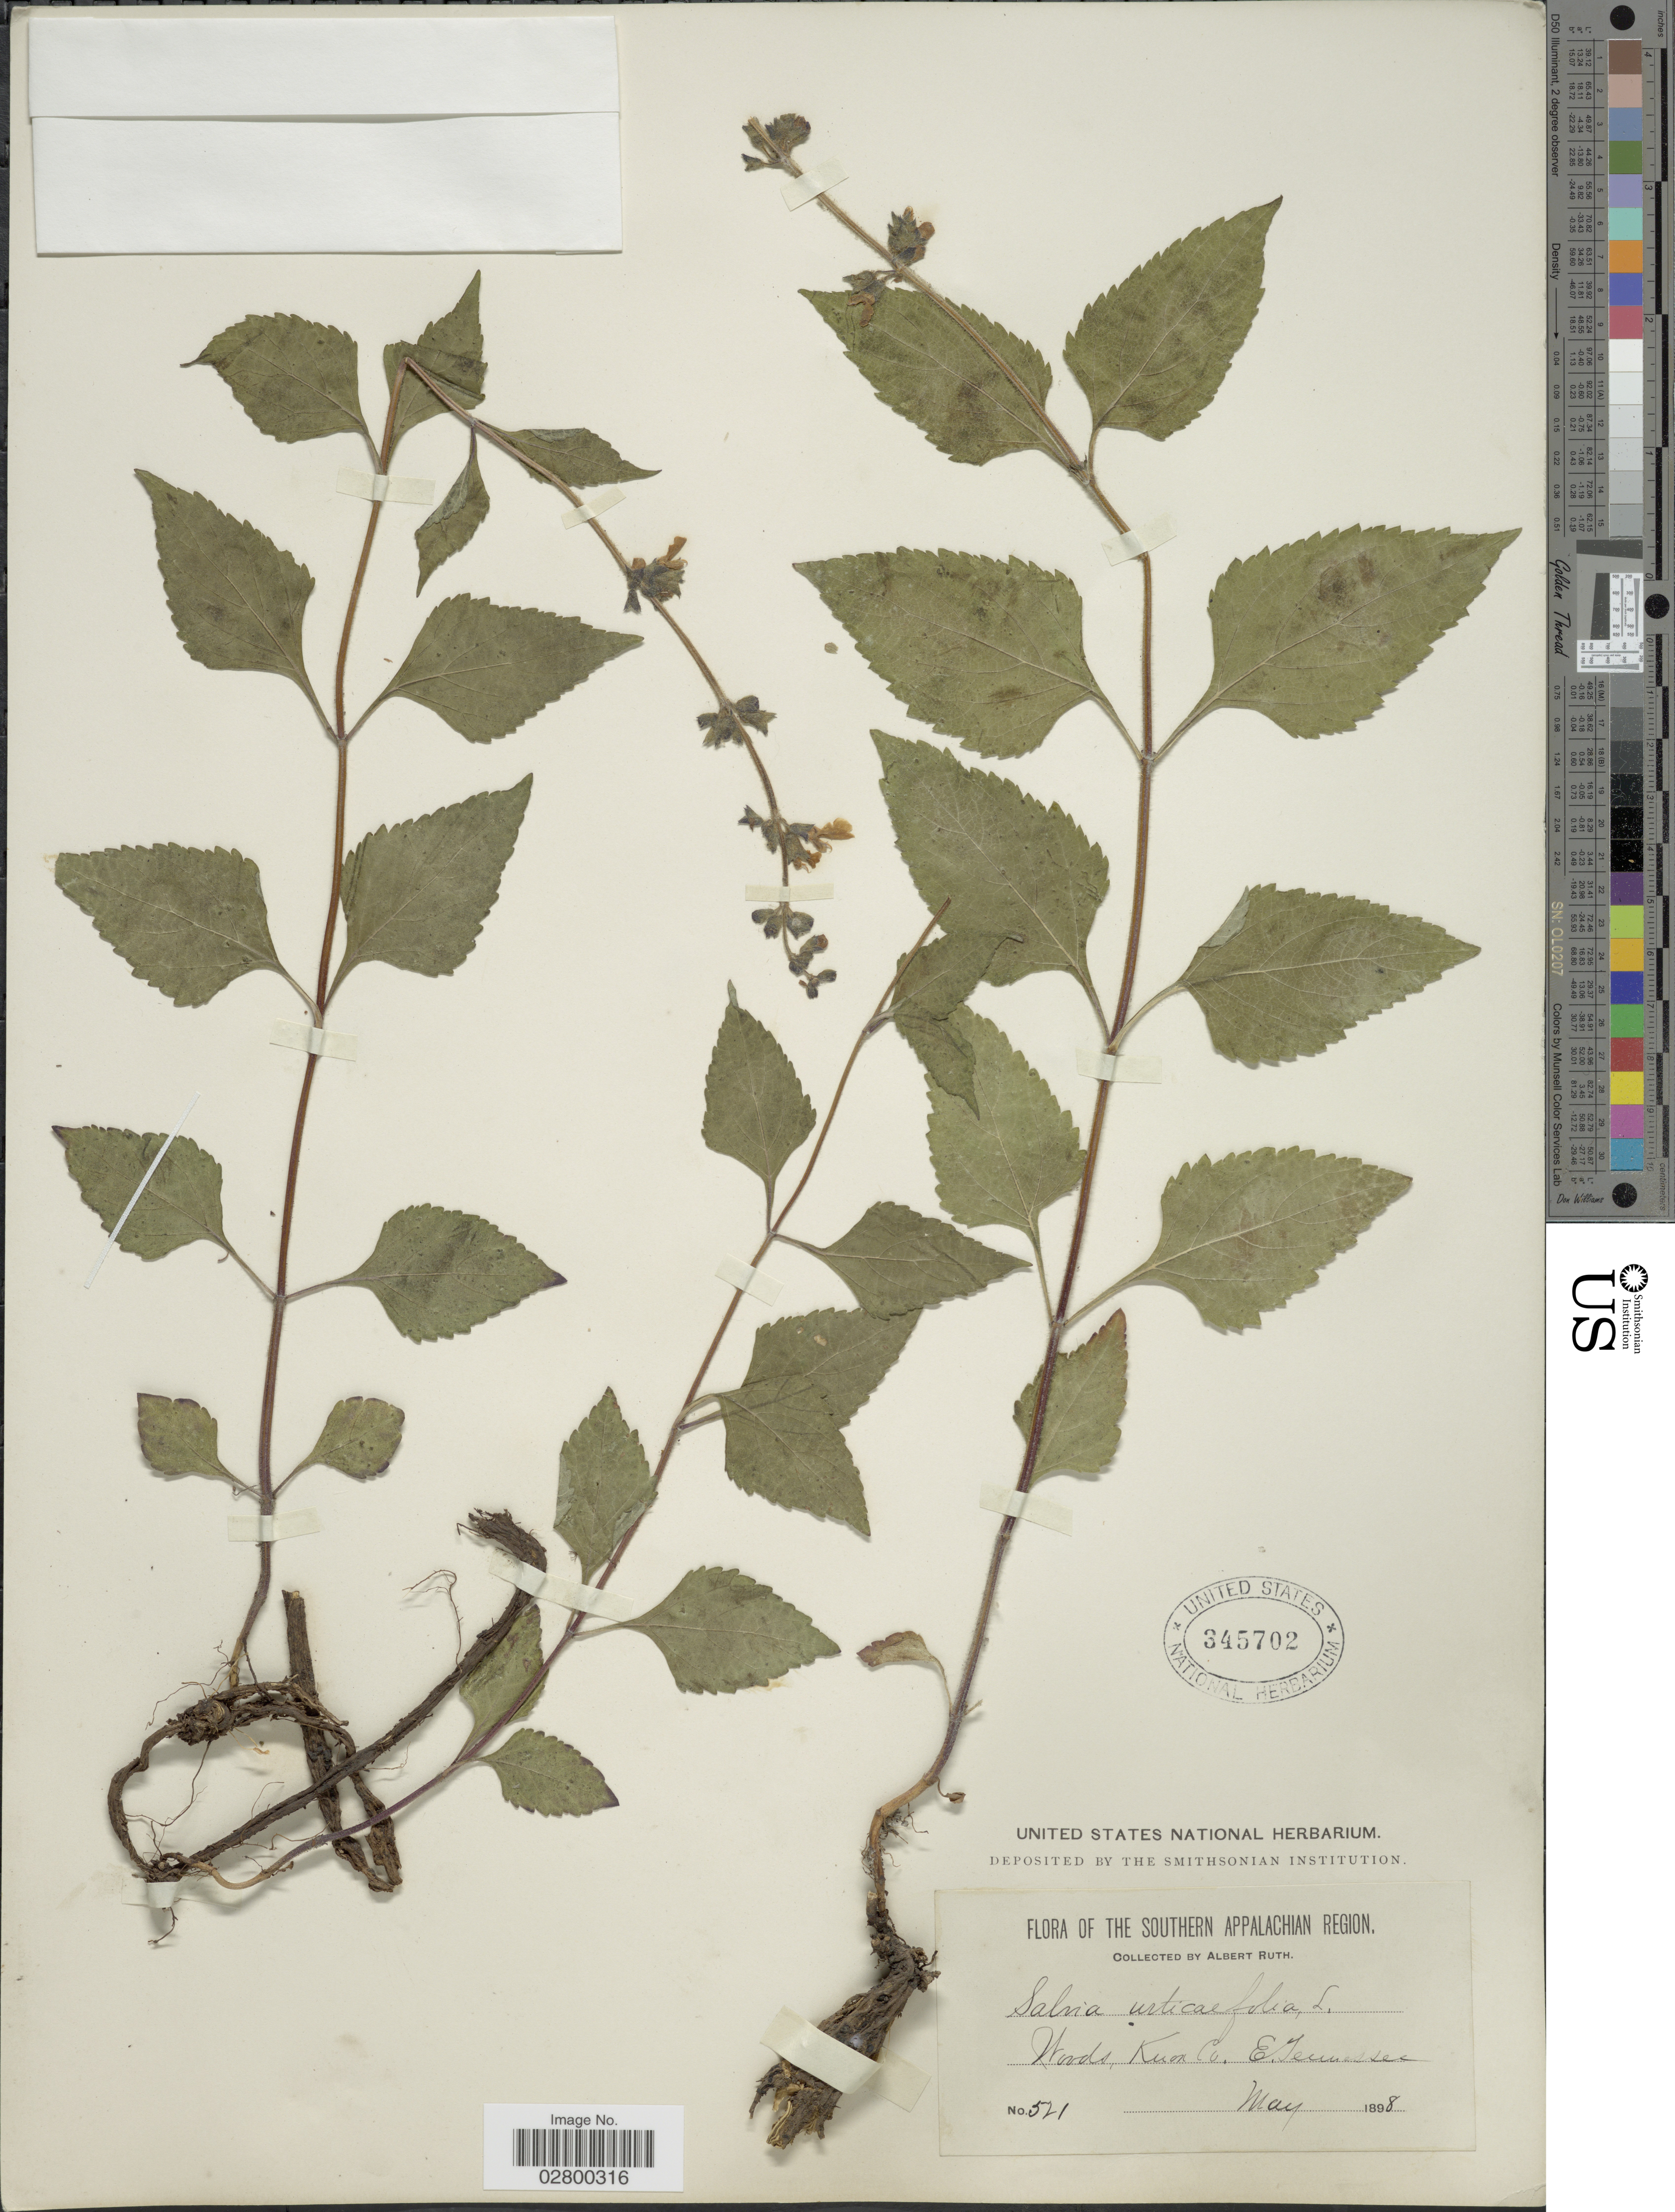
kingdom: Plantae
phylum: Tracheophyta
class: Magnoliopsida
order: Lamiales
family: Lamiaceae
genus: Salvia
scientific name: Salvia urticifolia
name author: L.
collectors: A. Ruth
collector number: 521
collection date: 1898-05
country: United States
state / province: Tennessee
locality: Woods, Knox Co., E. Tennessee. The Southern Appalachian Region.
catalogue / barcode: US 345702